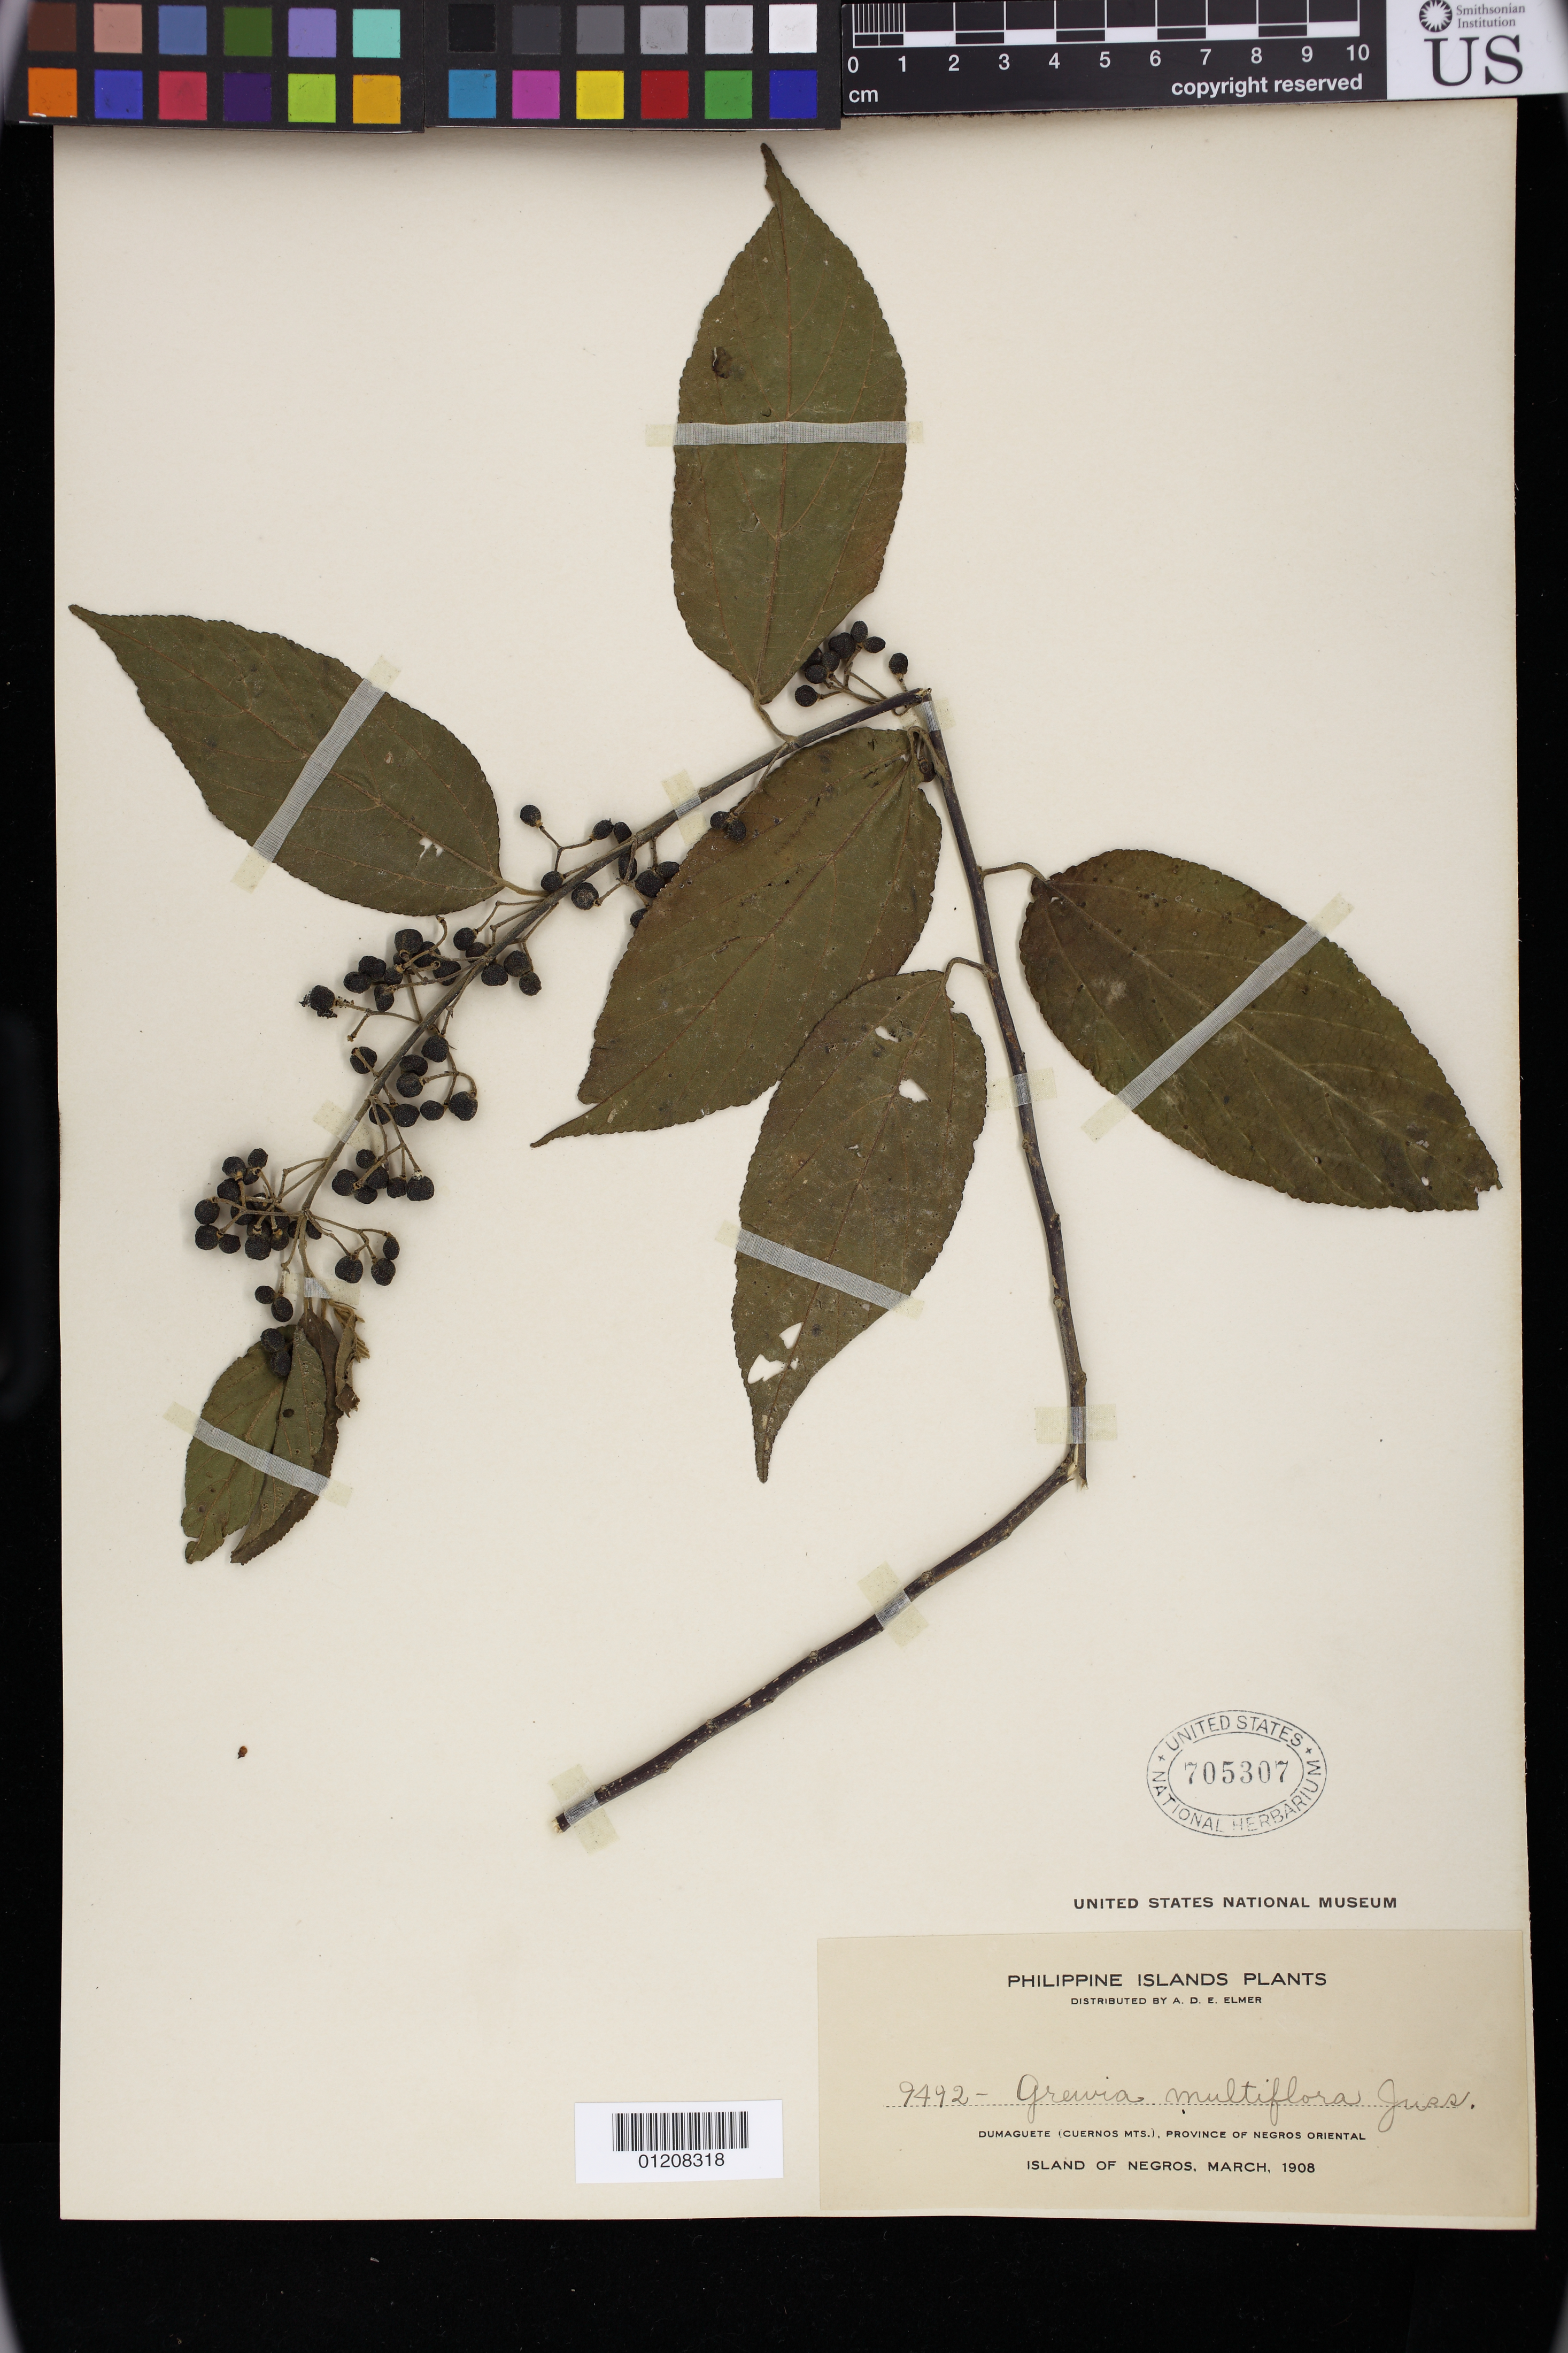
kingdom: Plantae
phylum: Tracheophyta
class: Magnoliopsida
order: Malvales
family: Malvaceae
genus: Grewia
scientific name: Grewia multiflora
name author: Juss.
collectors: A. D. E. Elmer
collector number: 9492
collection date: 1908-03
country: Philippines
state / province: Central Visayas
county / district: Negros Oriental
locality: Dumaguete (Cuernos Mts.)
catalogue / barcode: US 705307